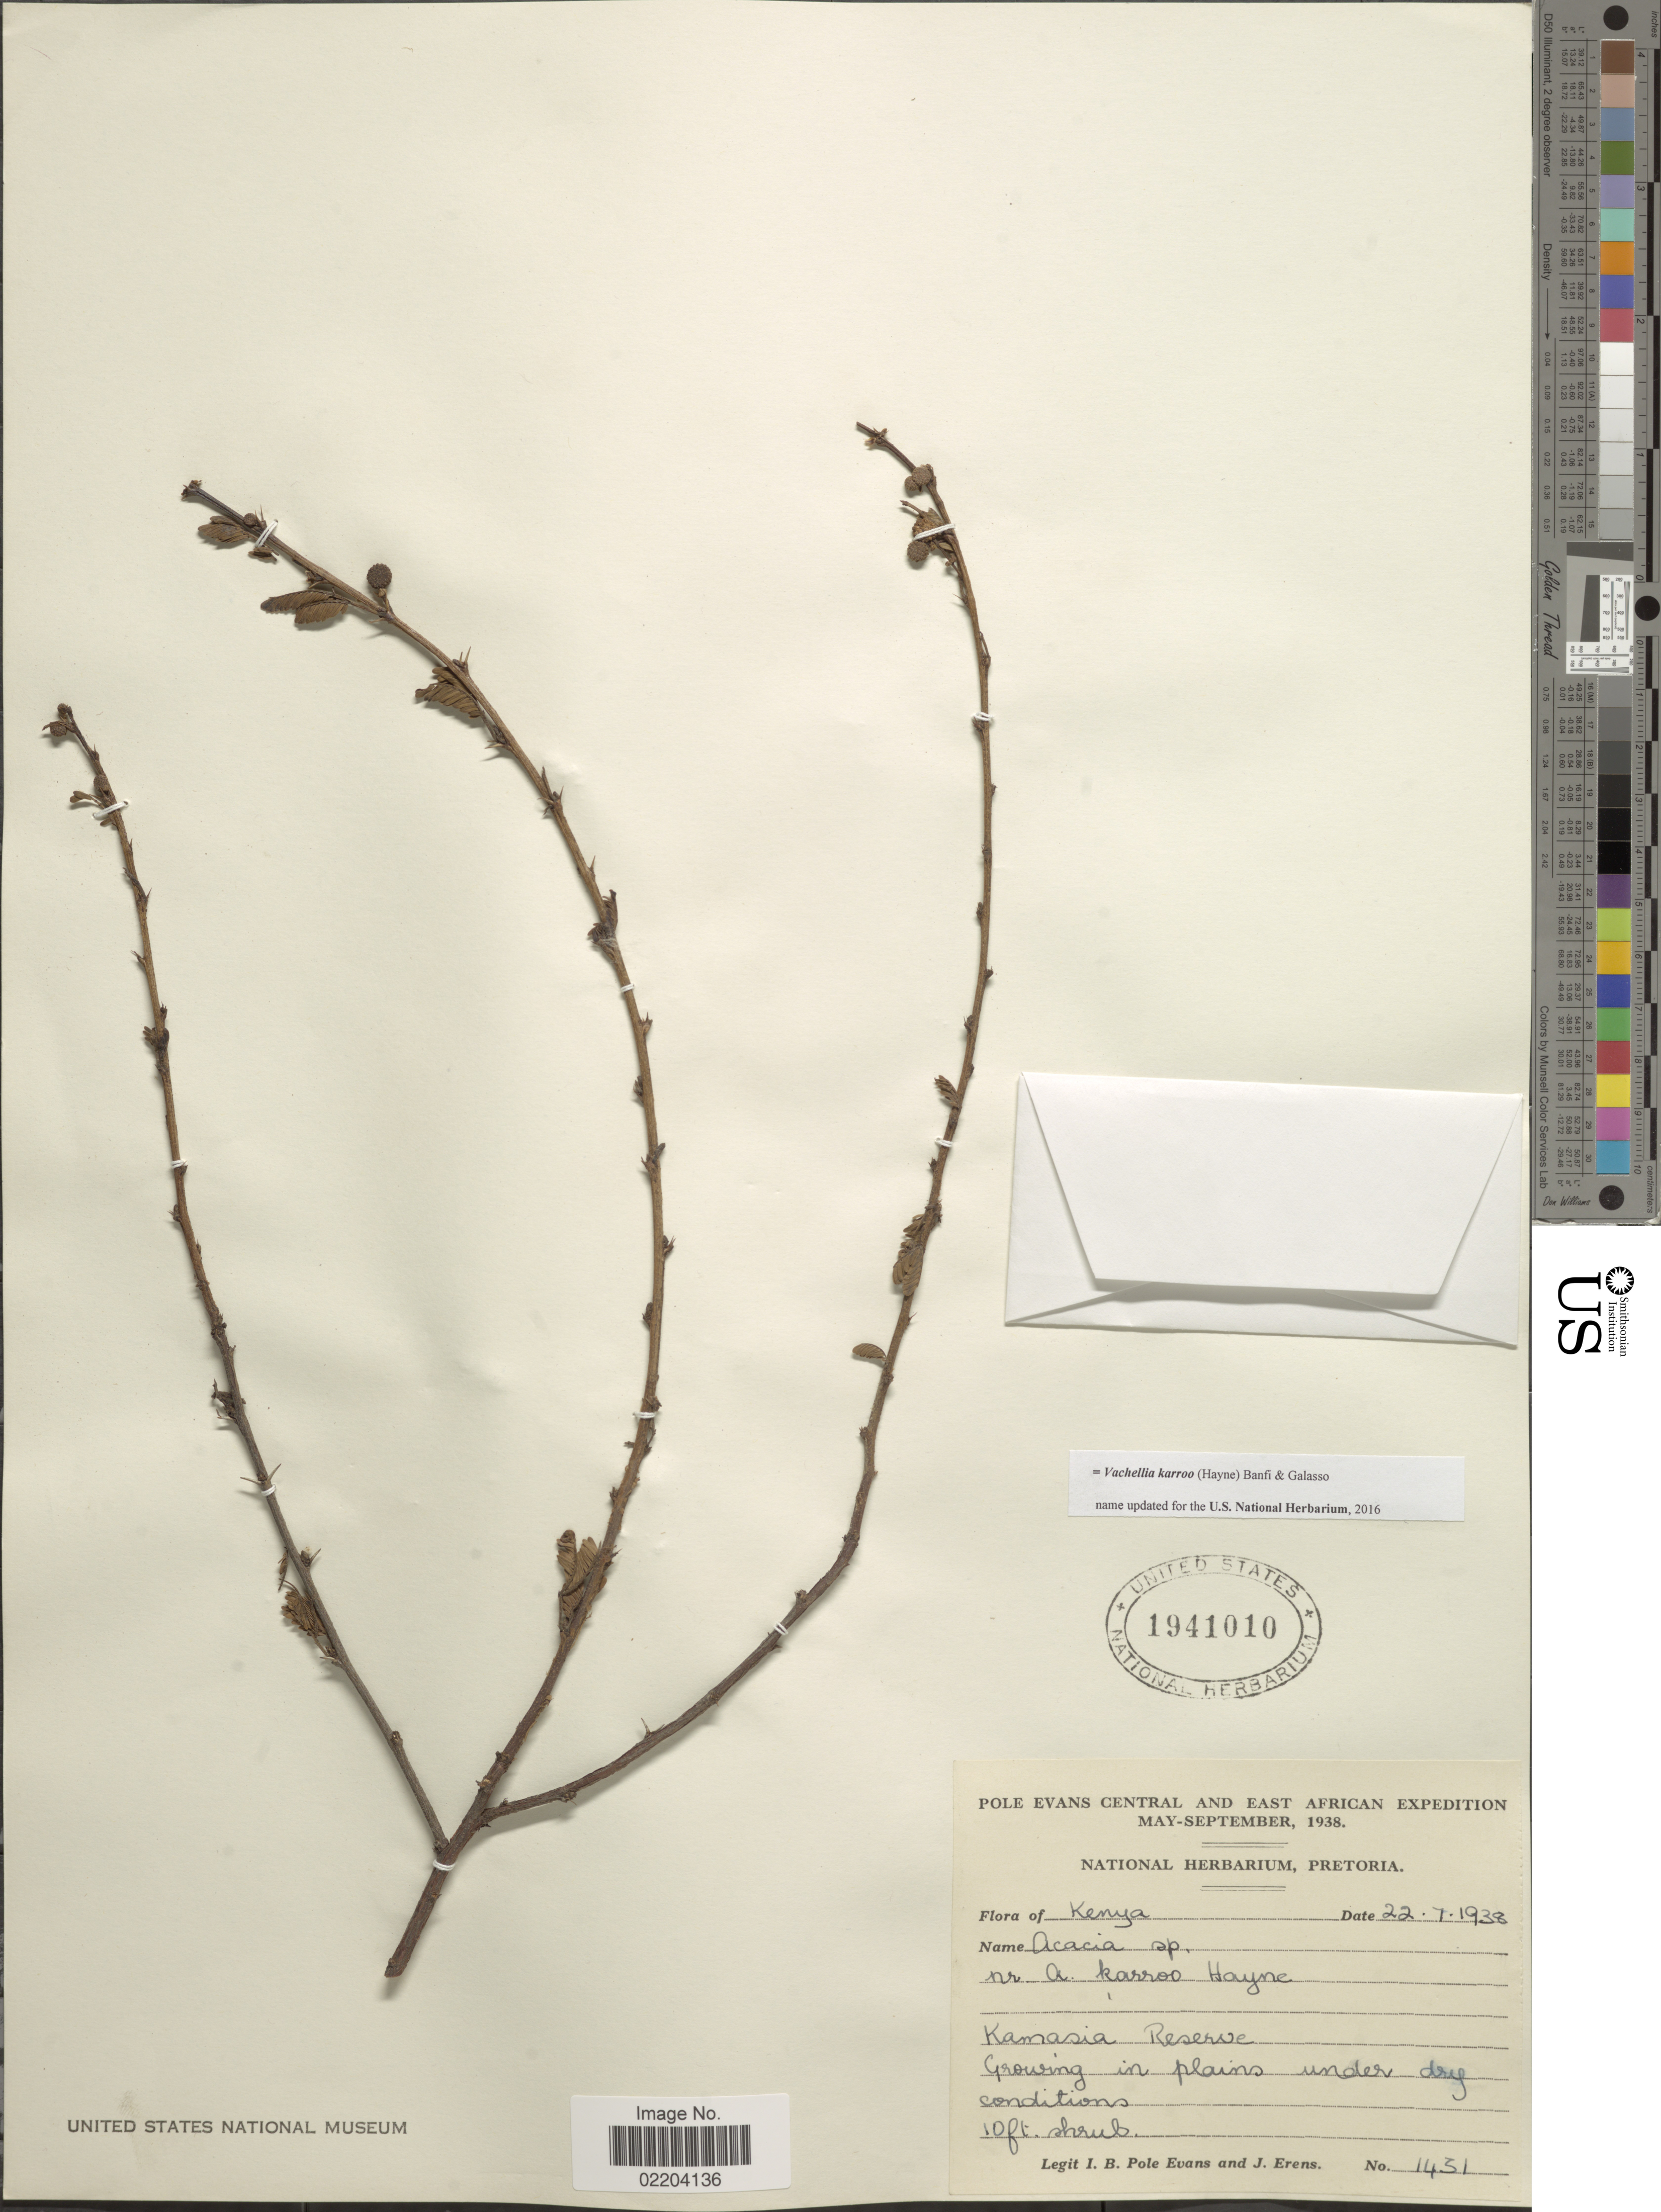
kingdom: Plantae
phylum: Tracheophyta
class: Magnoliopsida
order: Fabales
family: Fabaceae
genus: Vachellia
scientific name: Vachellia karroo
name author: (Hayne) Banfi & Galasso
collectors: I. B. Pole-Evans & J. Erens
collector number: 1431*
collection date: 1938-07-22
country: Kenya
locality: Kamasia Reserve.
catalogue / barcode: US 1941010